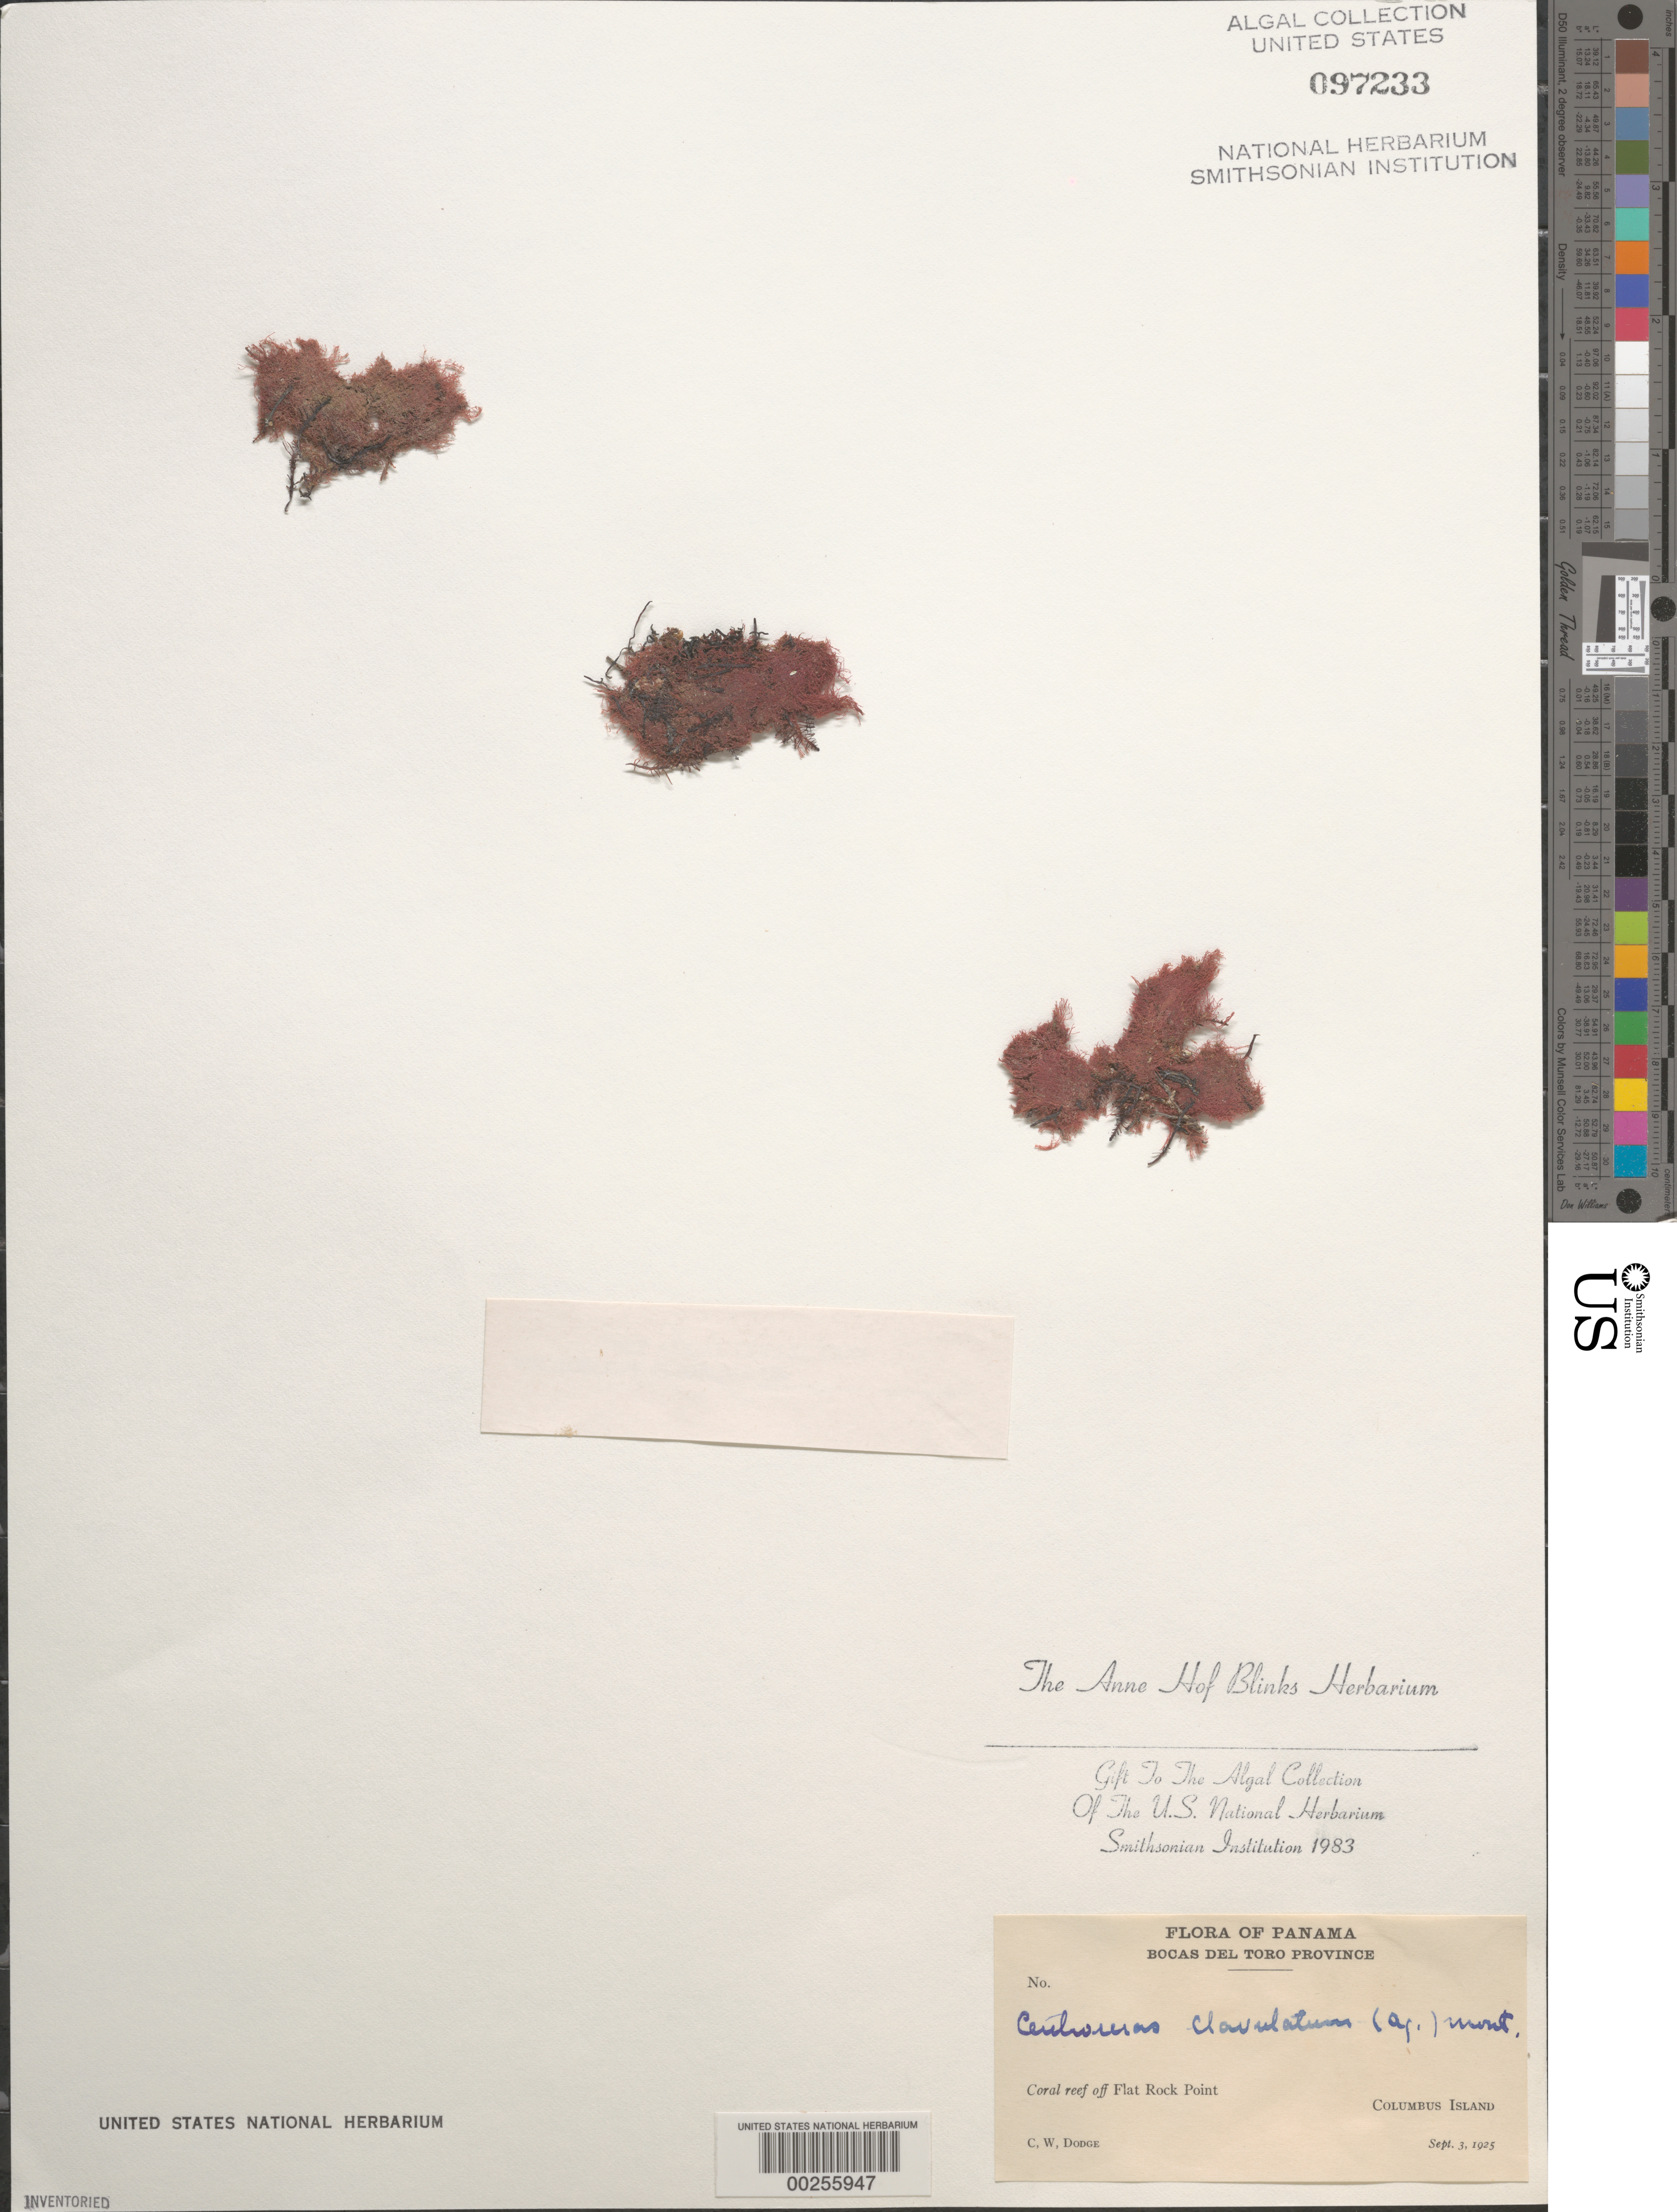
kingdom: Plantae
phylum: Rhodophyta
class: Florideophyceae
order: Ceramiales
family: Ceramiaceae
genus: Centroceras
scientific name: Centroceras clavulatum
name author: (C. Agardh) Mont.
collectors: C. Dodge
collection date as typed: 03 Sep 1925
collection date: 1925-09-03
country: Panama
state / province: Bocas del Toro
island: Columbus Island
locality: Coral reef off Flat Rock Point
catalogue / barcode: US 97233